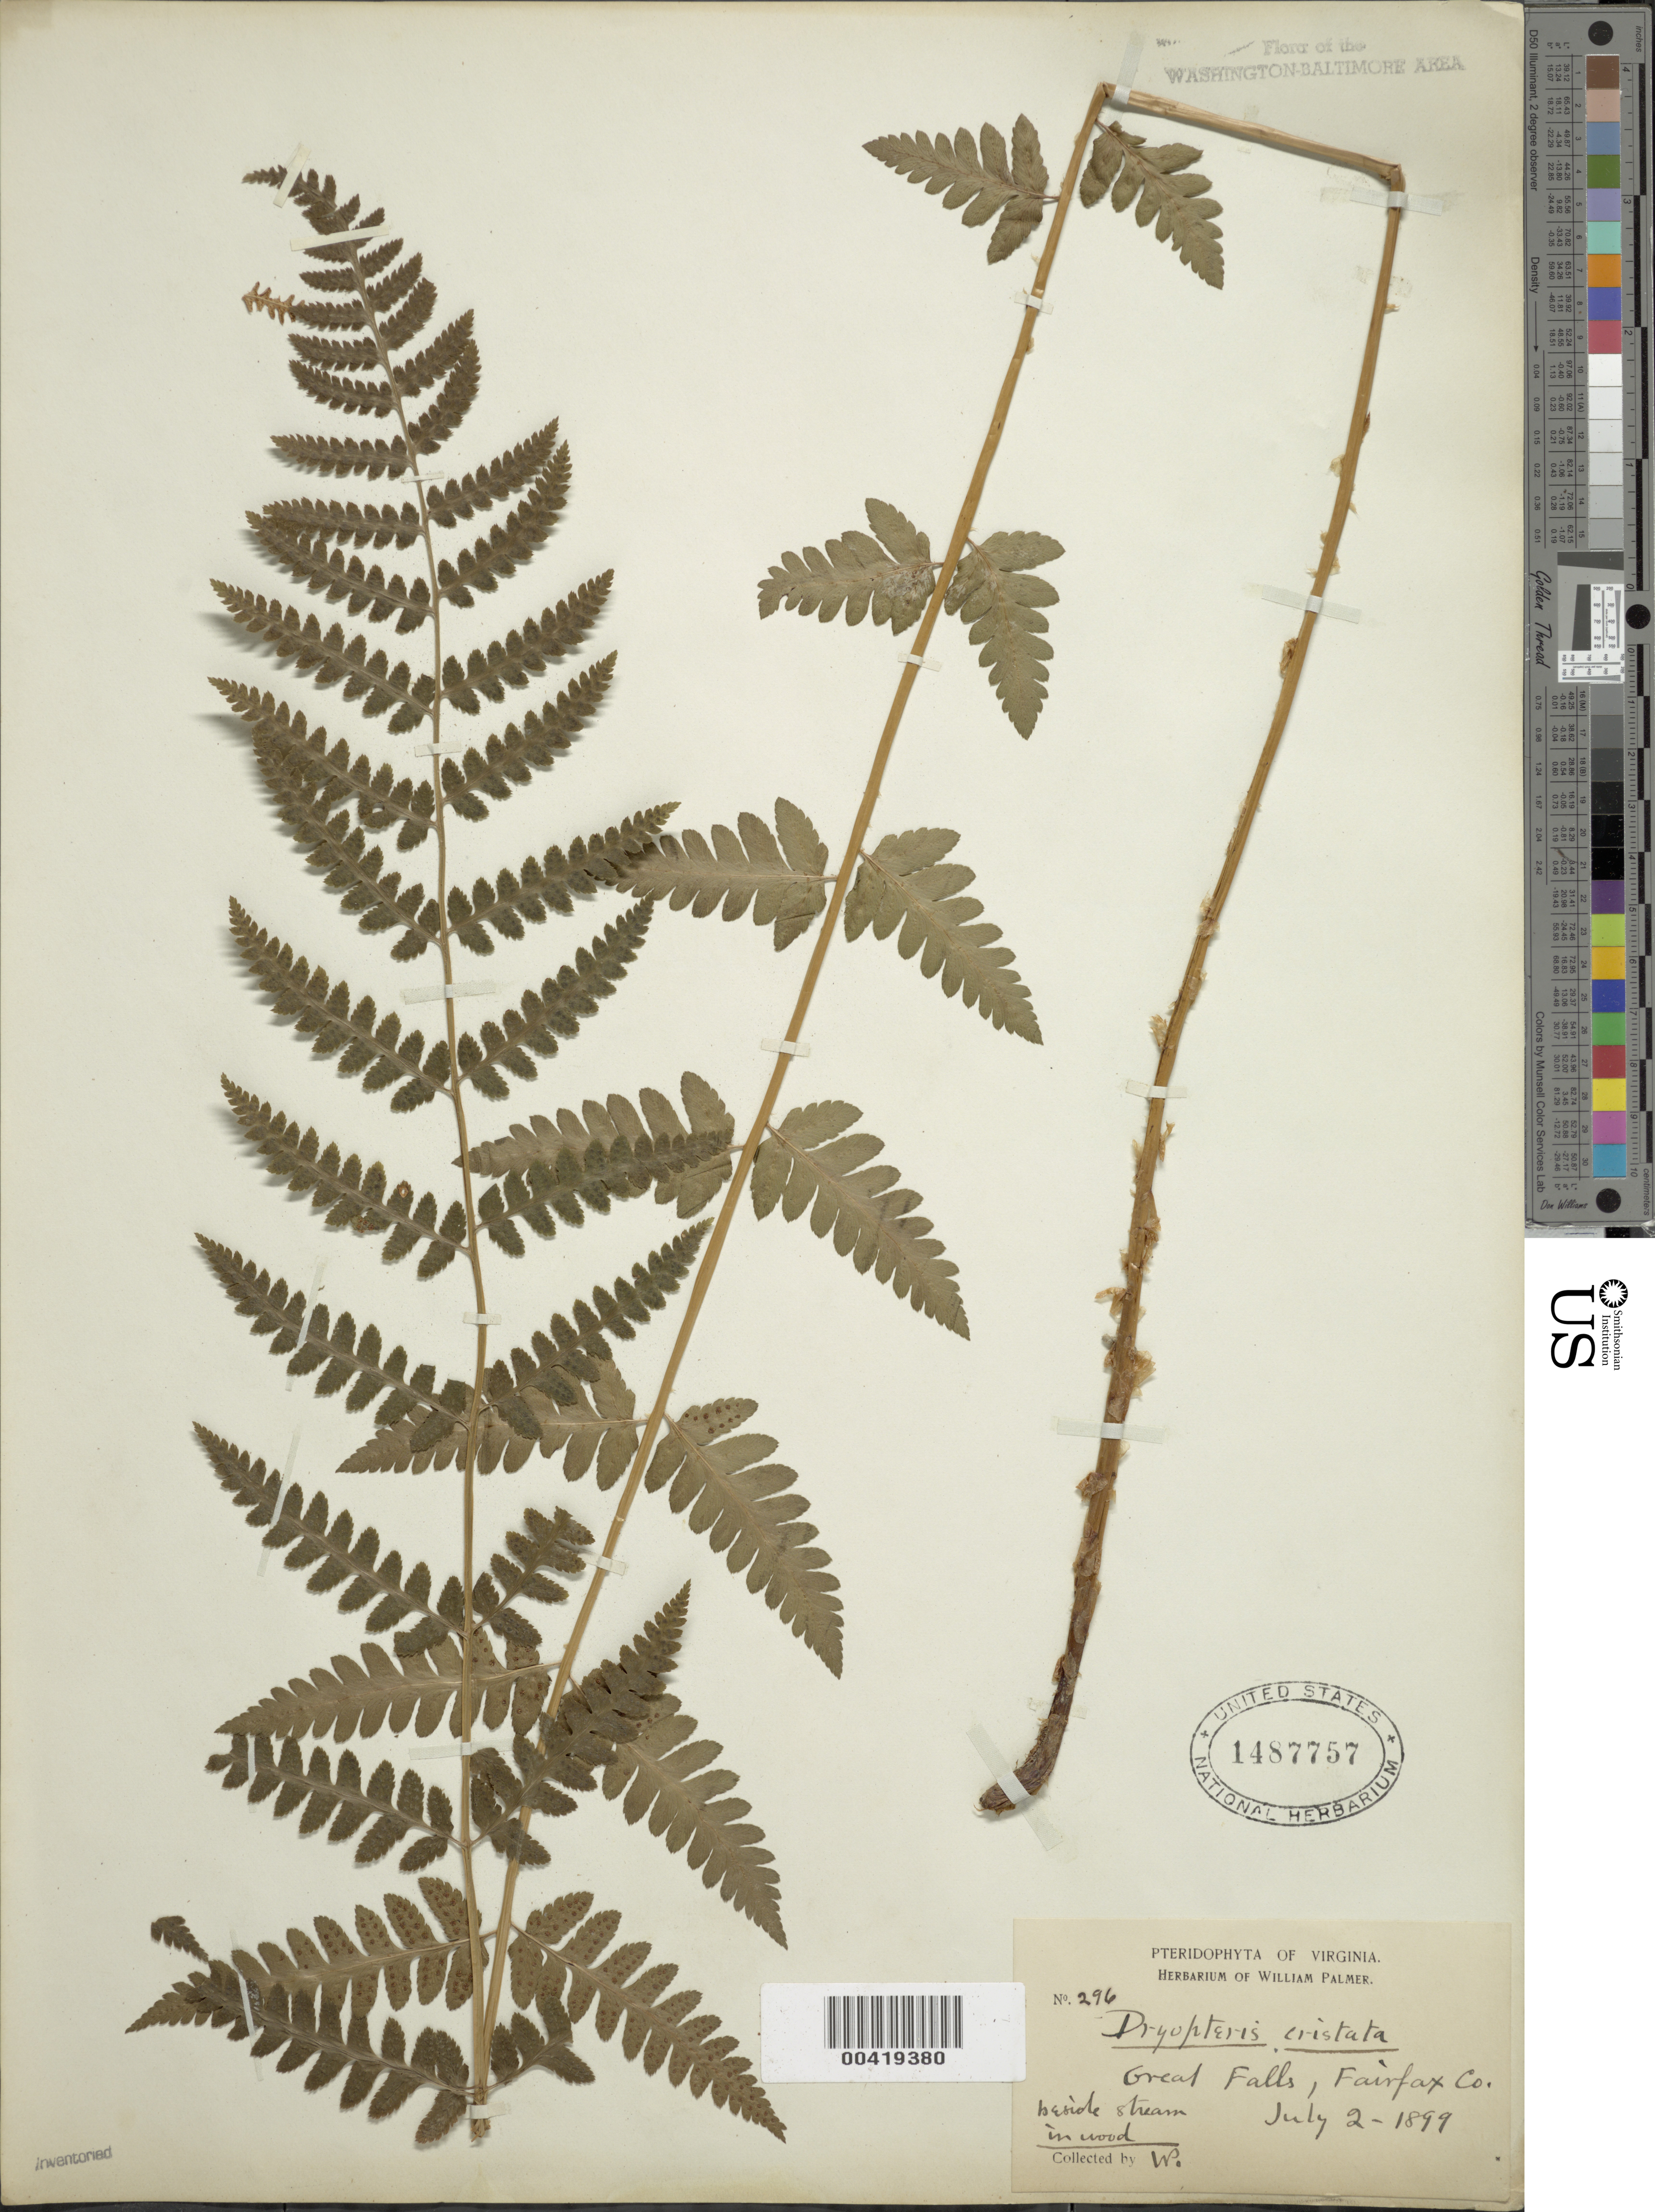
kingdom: Plantae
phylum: Tracheophyta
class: Polypodiopsida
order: Polypodiales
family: Dryopteridaceae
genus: Dryopteris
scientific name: Dryopteris x boottii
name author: Underw.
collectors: W. Palmer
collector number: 296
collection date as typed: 02 Jul 1899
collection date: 1899-07-02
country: United States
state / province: Virginia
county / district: Fairfax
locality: Great Falls C. and O. Canal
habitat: Beside stream in wood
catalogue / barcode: US 1487757